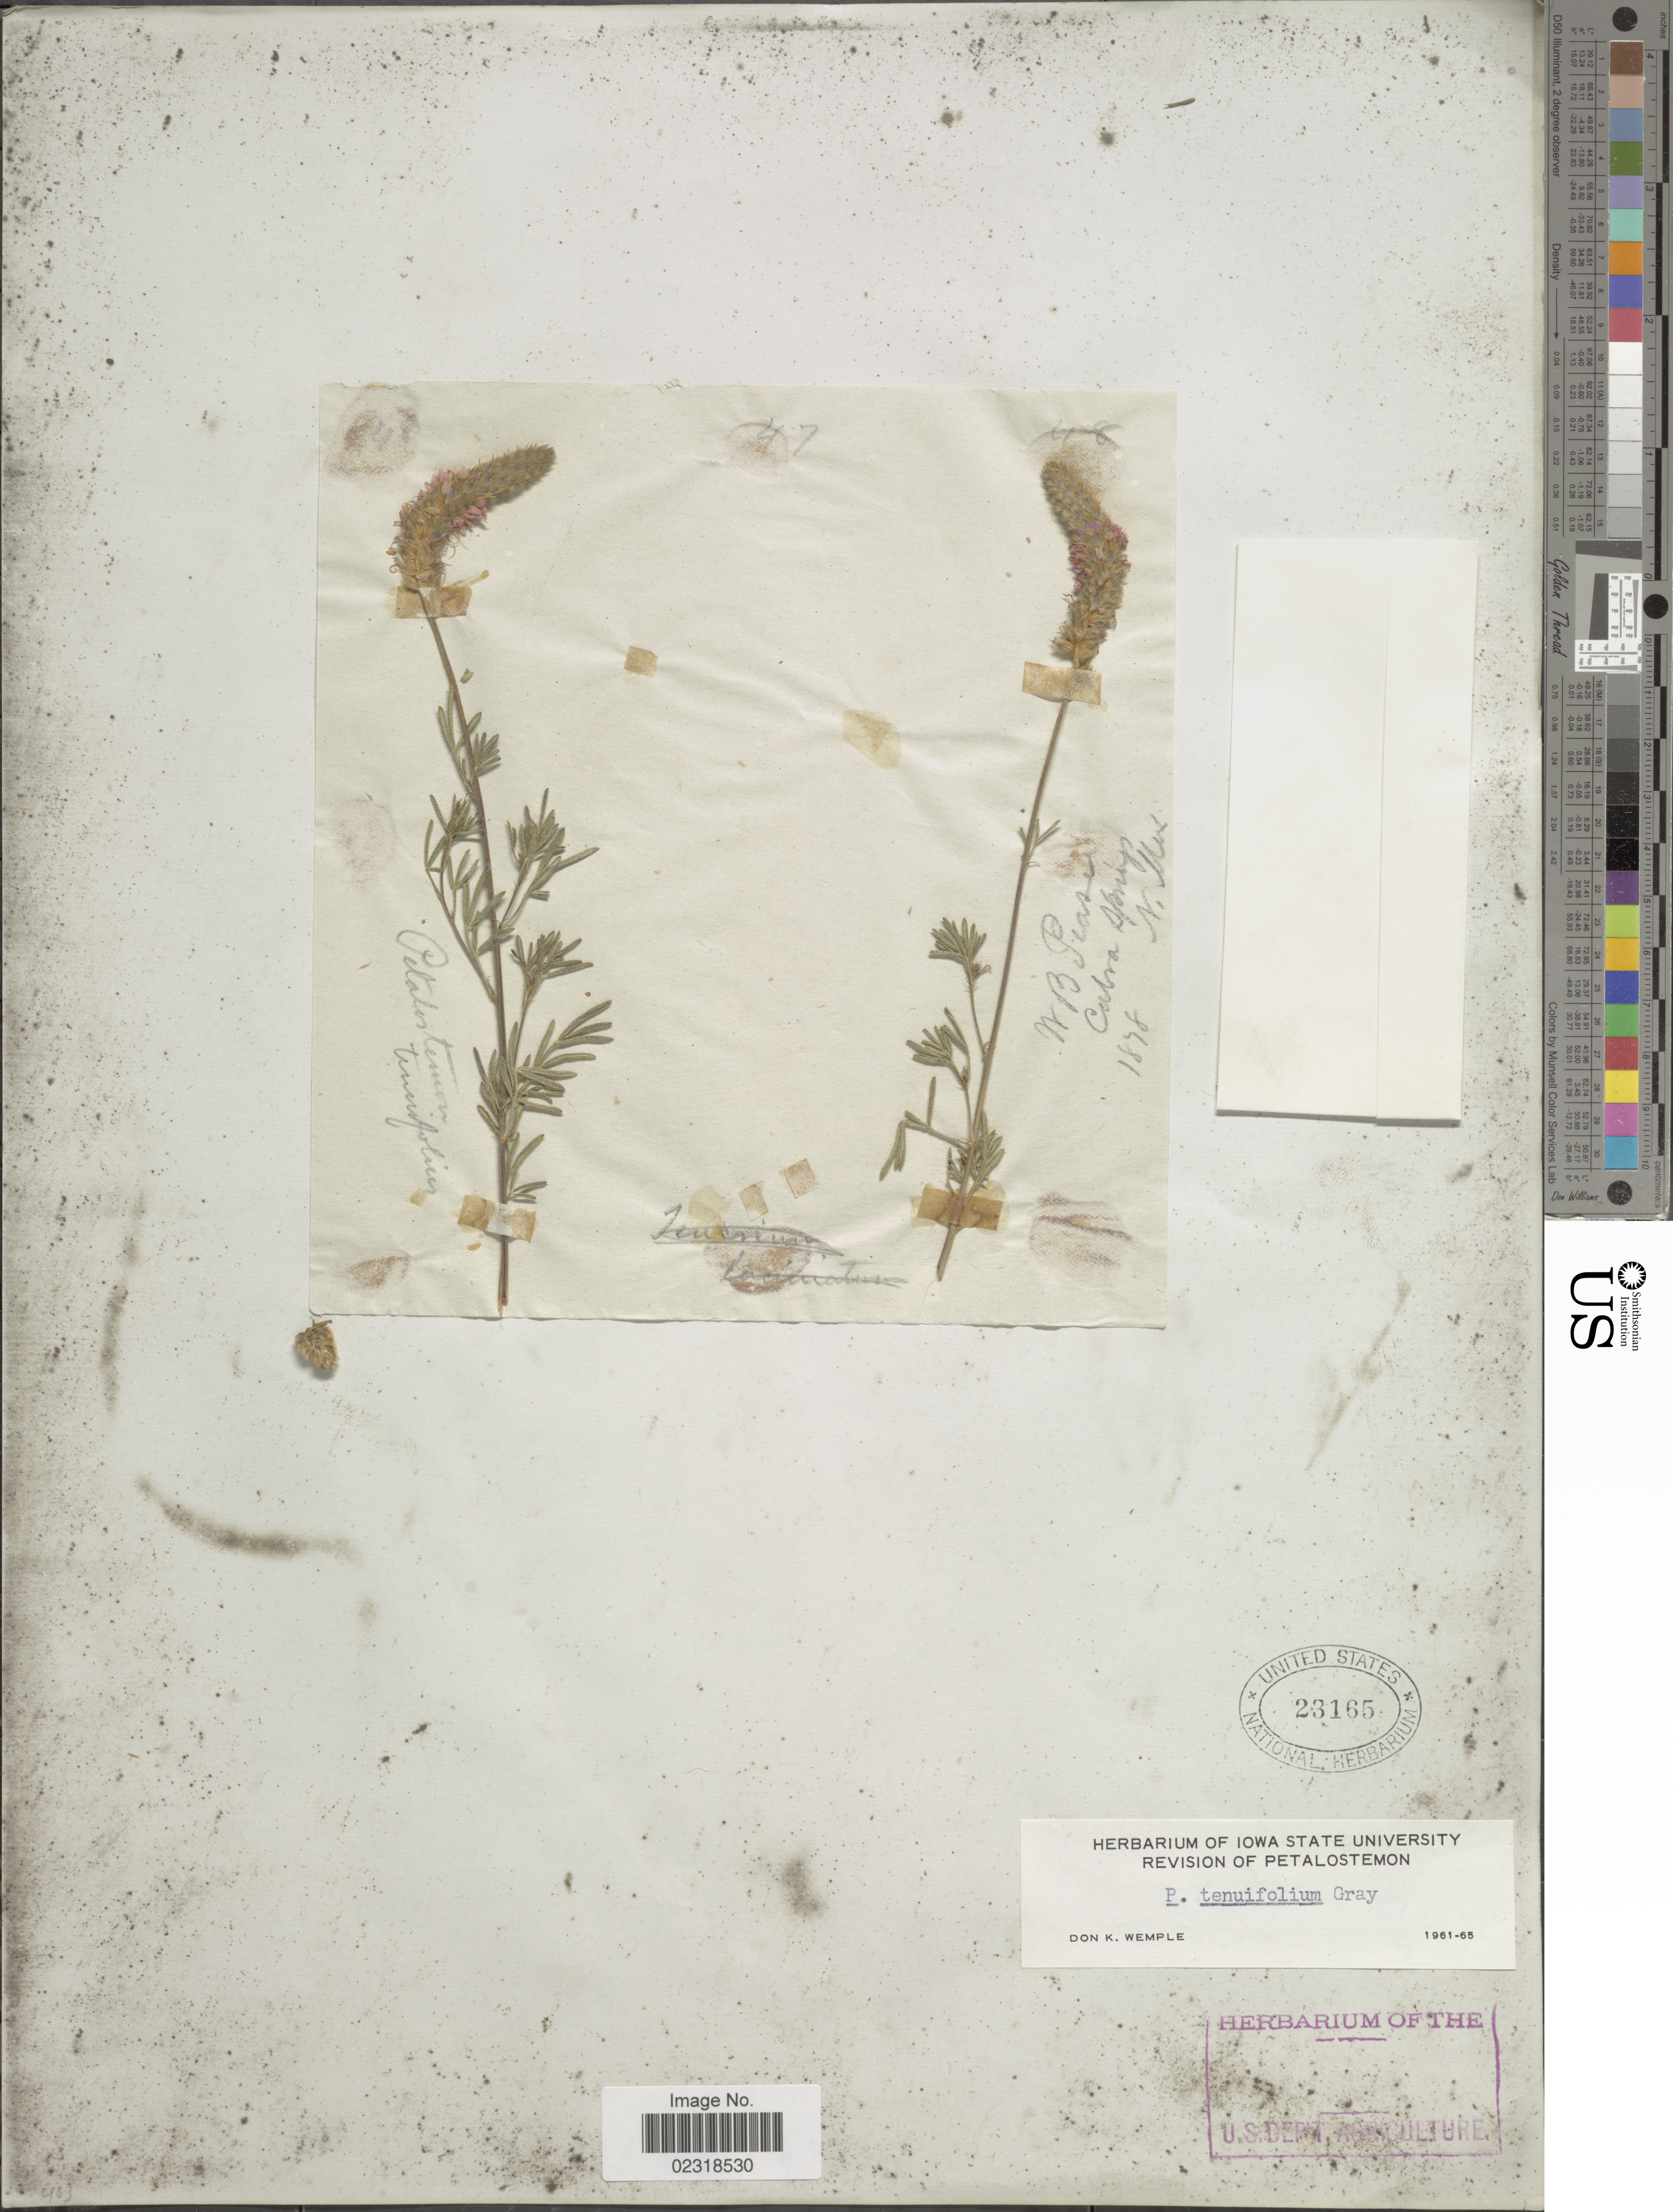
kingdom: Plantae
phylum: Tracheophyta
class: Magnoliopsida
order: Fabales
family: Fabaceae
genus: Dalea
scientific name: Dalea tenuifolia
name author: (A. Gray) Shinners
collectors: W. Pease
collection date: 1878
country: United States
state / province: New Mexico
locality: Calva Springs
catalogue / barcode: US 23165